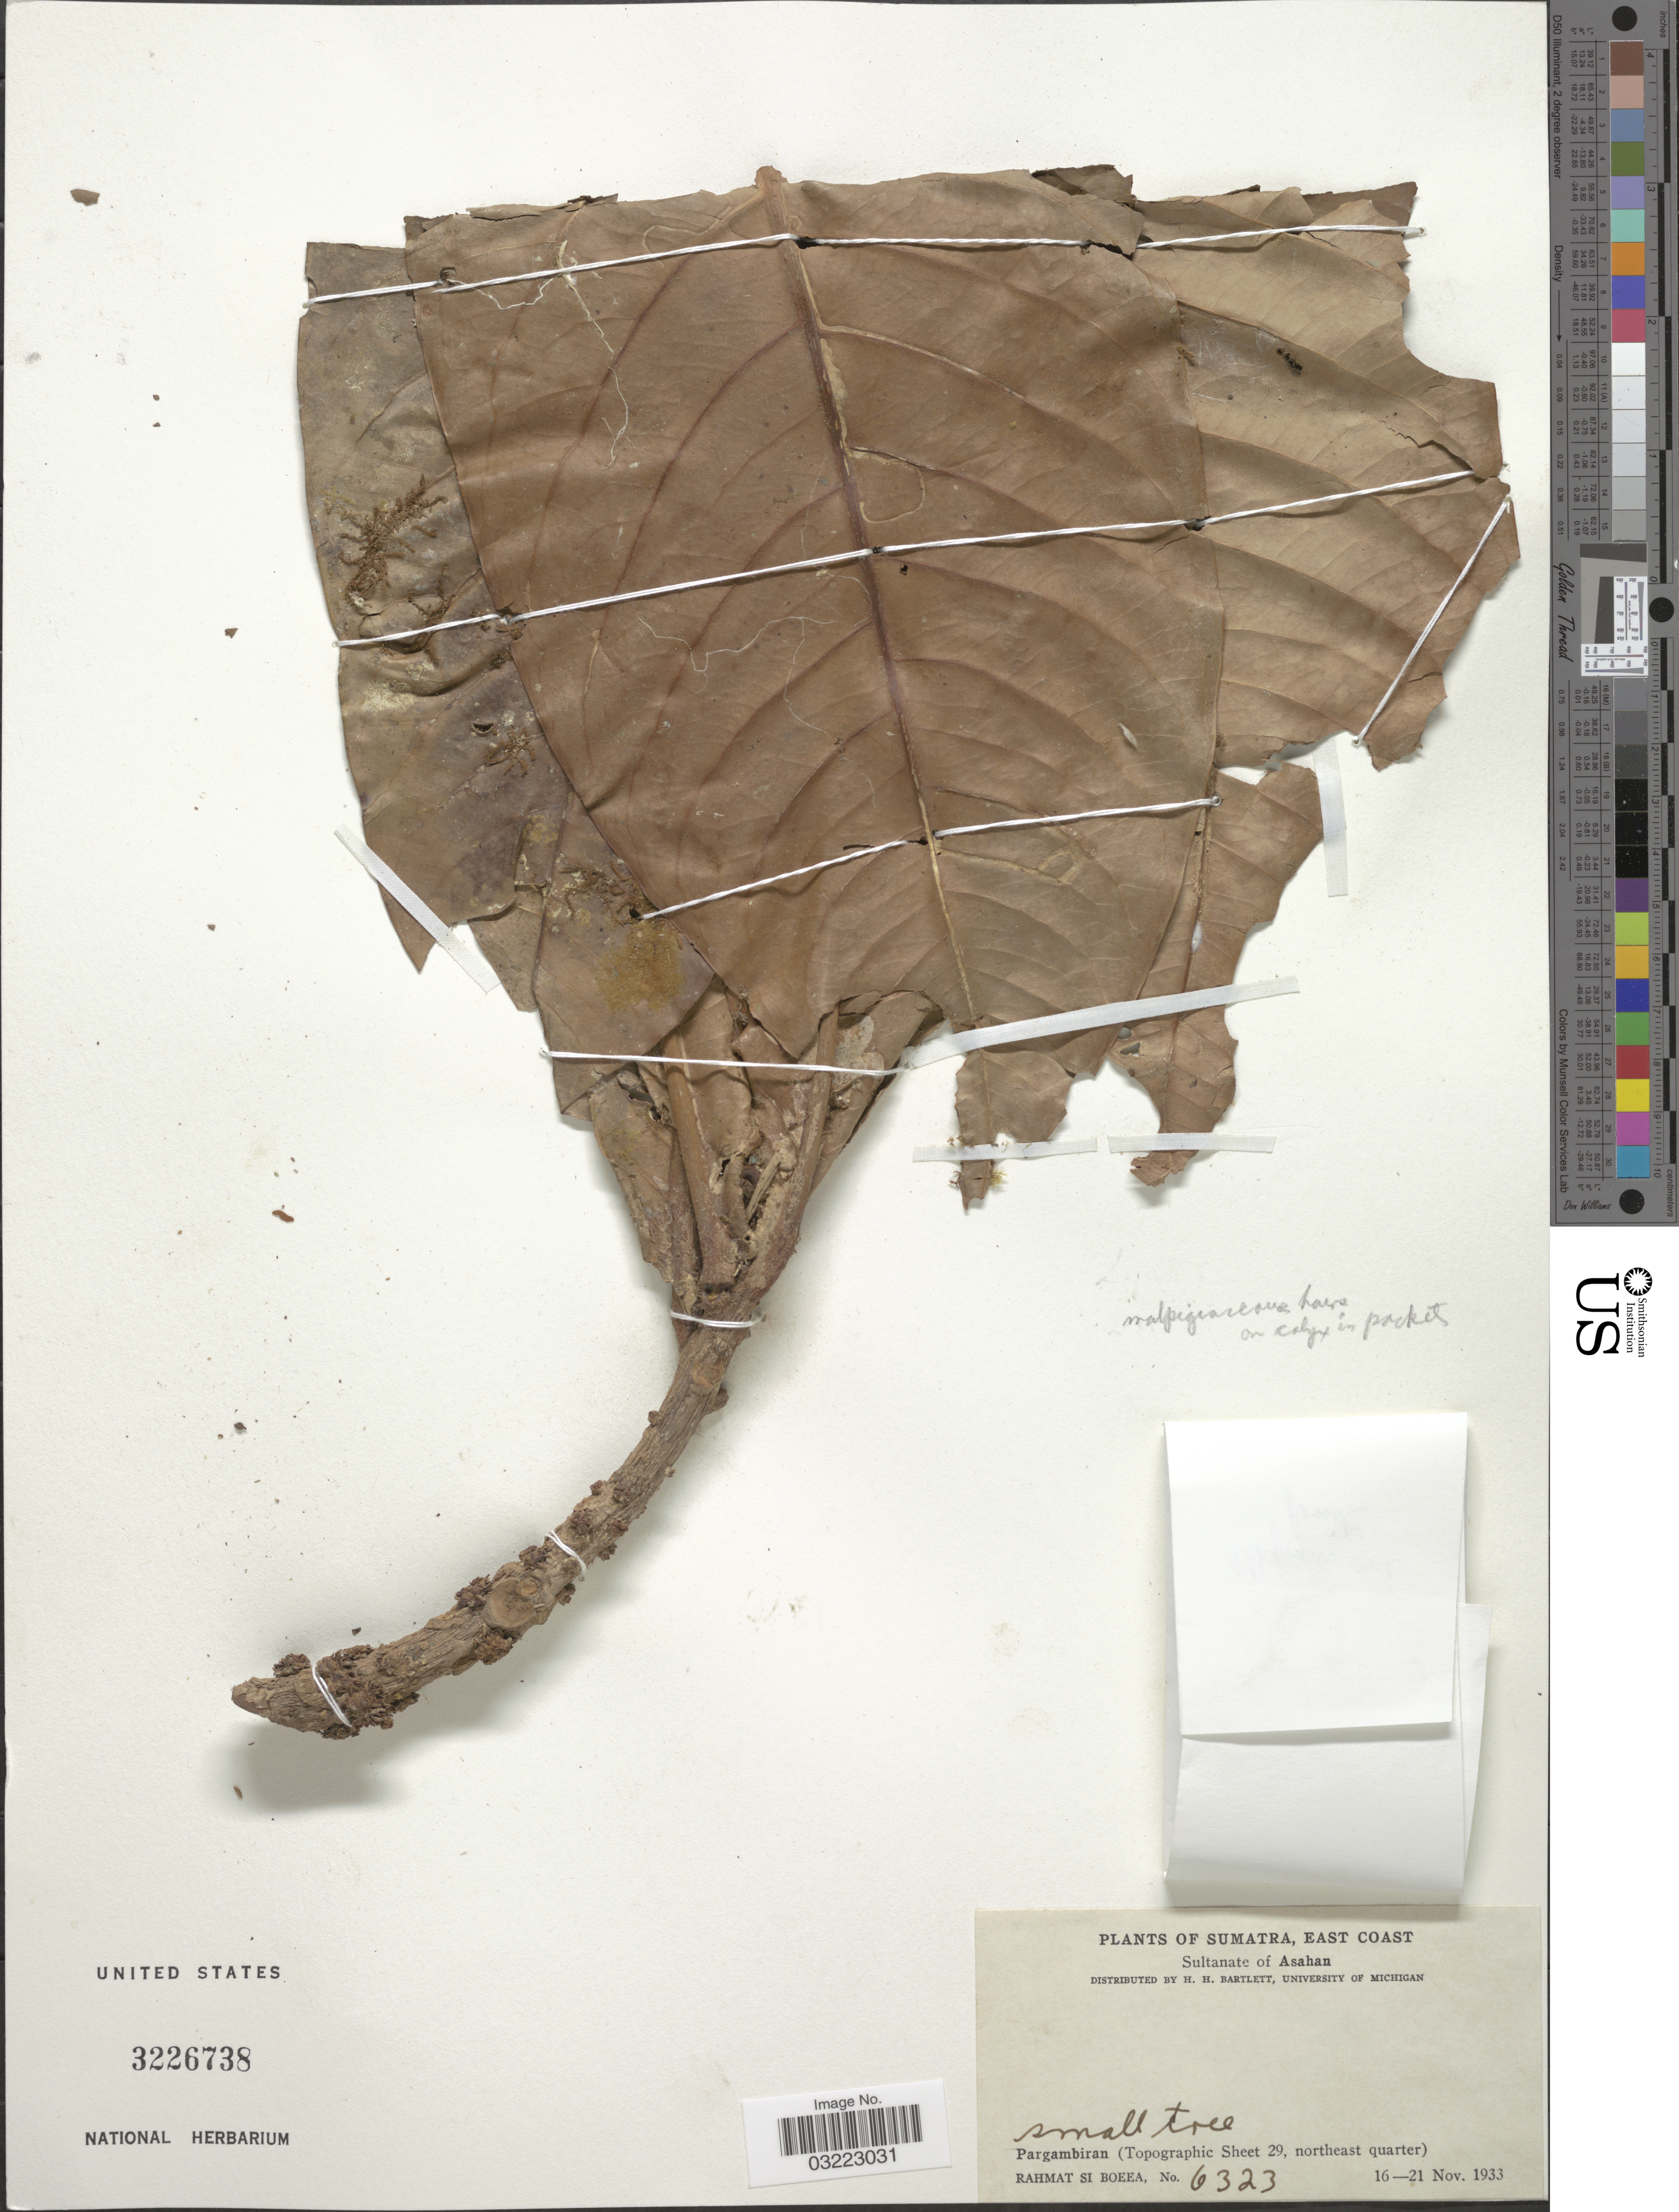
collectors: Rahmat Si Boeea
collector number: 6323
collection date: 1933-11-16/1933-11-21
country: Indonesia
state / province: Sumatra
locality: East Coast. Sultanate of Asahan. Pargambiran (Topographic Sheet 29, northeast quarter).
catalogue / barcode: US 3226738